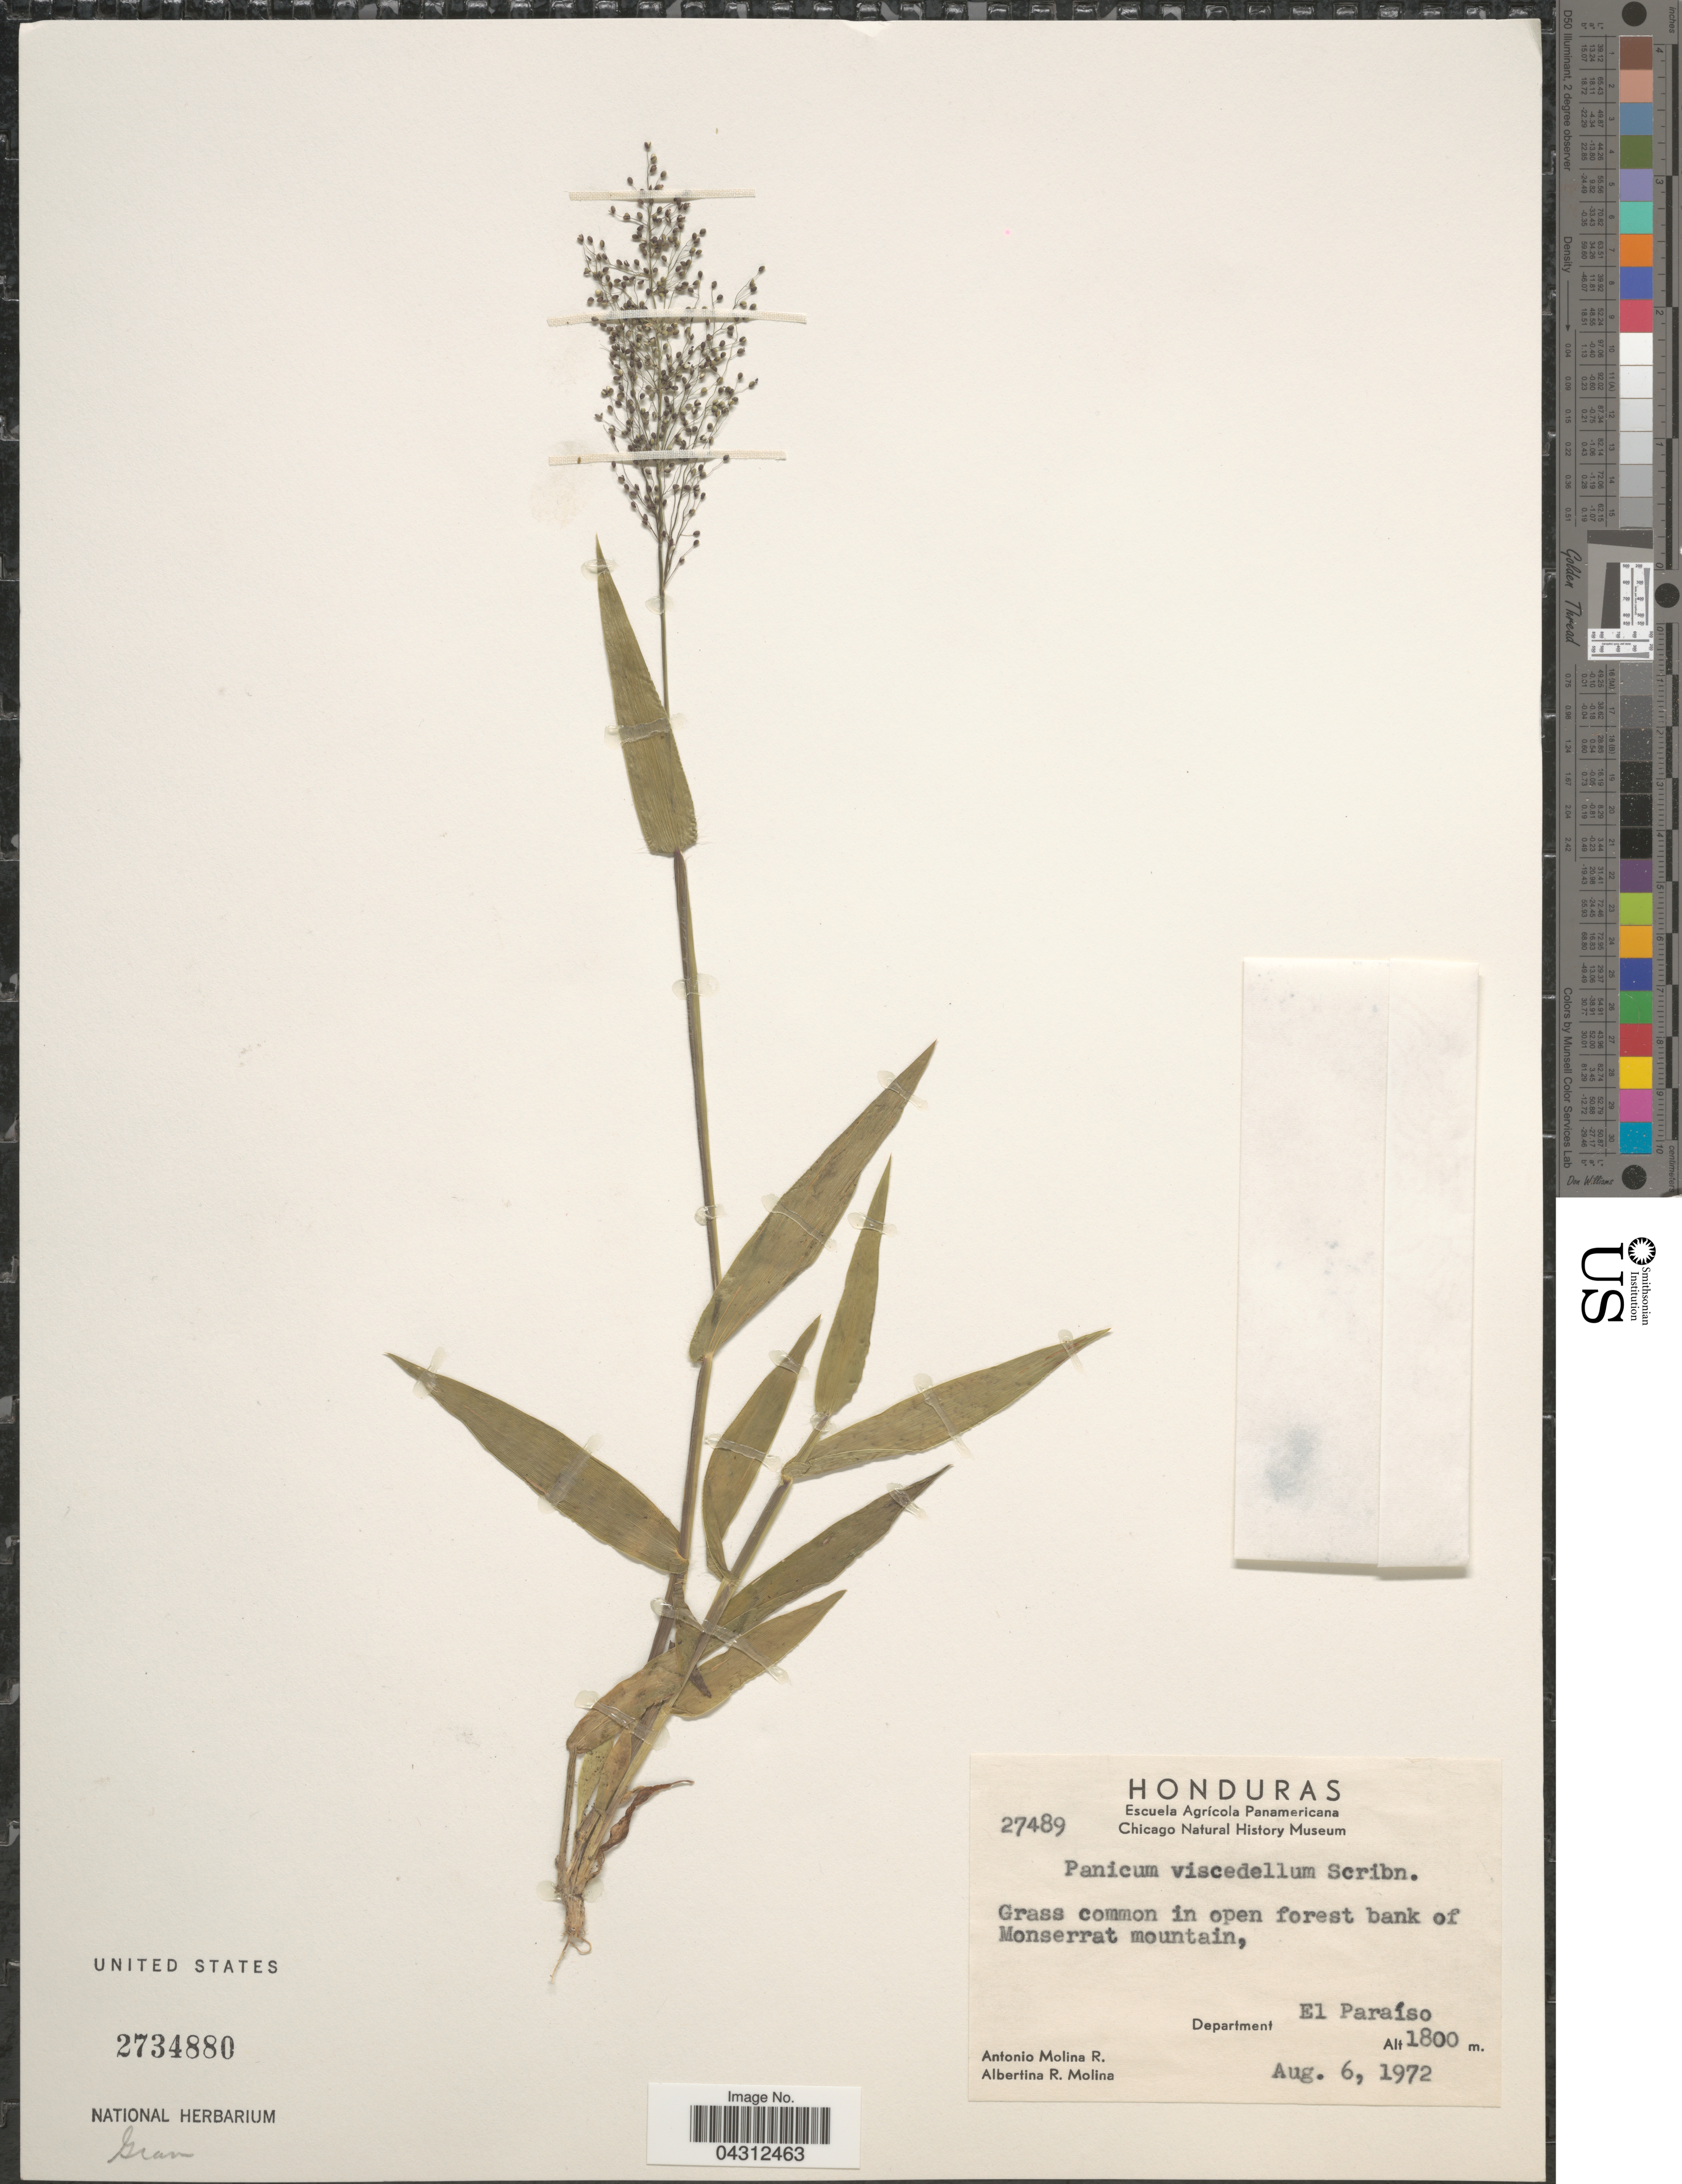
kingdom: Plantae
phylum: Tracheophyta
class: Liliopsida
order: Poales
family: Poaceae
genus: Dichanthelium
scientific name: Dichanthelium viscidellum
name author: (Scribn.) Gould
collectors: A. Molina R. & A. R. Molina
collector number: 27489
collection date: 1972-08-06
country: Honduras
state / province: El Paraiso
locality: Grass common in open forest bank of Monserrat mountain, Department El Paraíso.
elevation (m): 1800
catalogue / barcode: US 2734880